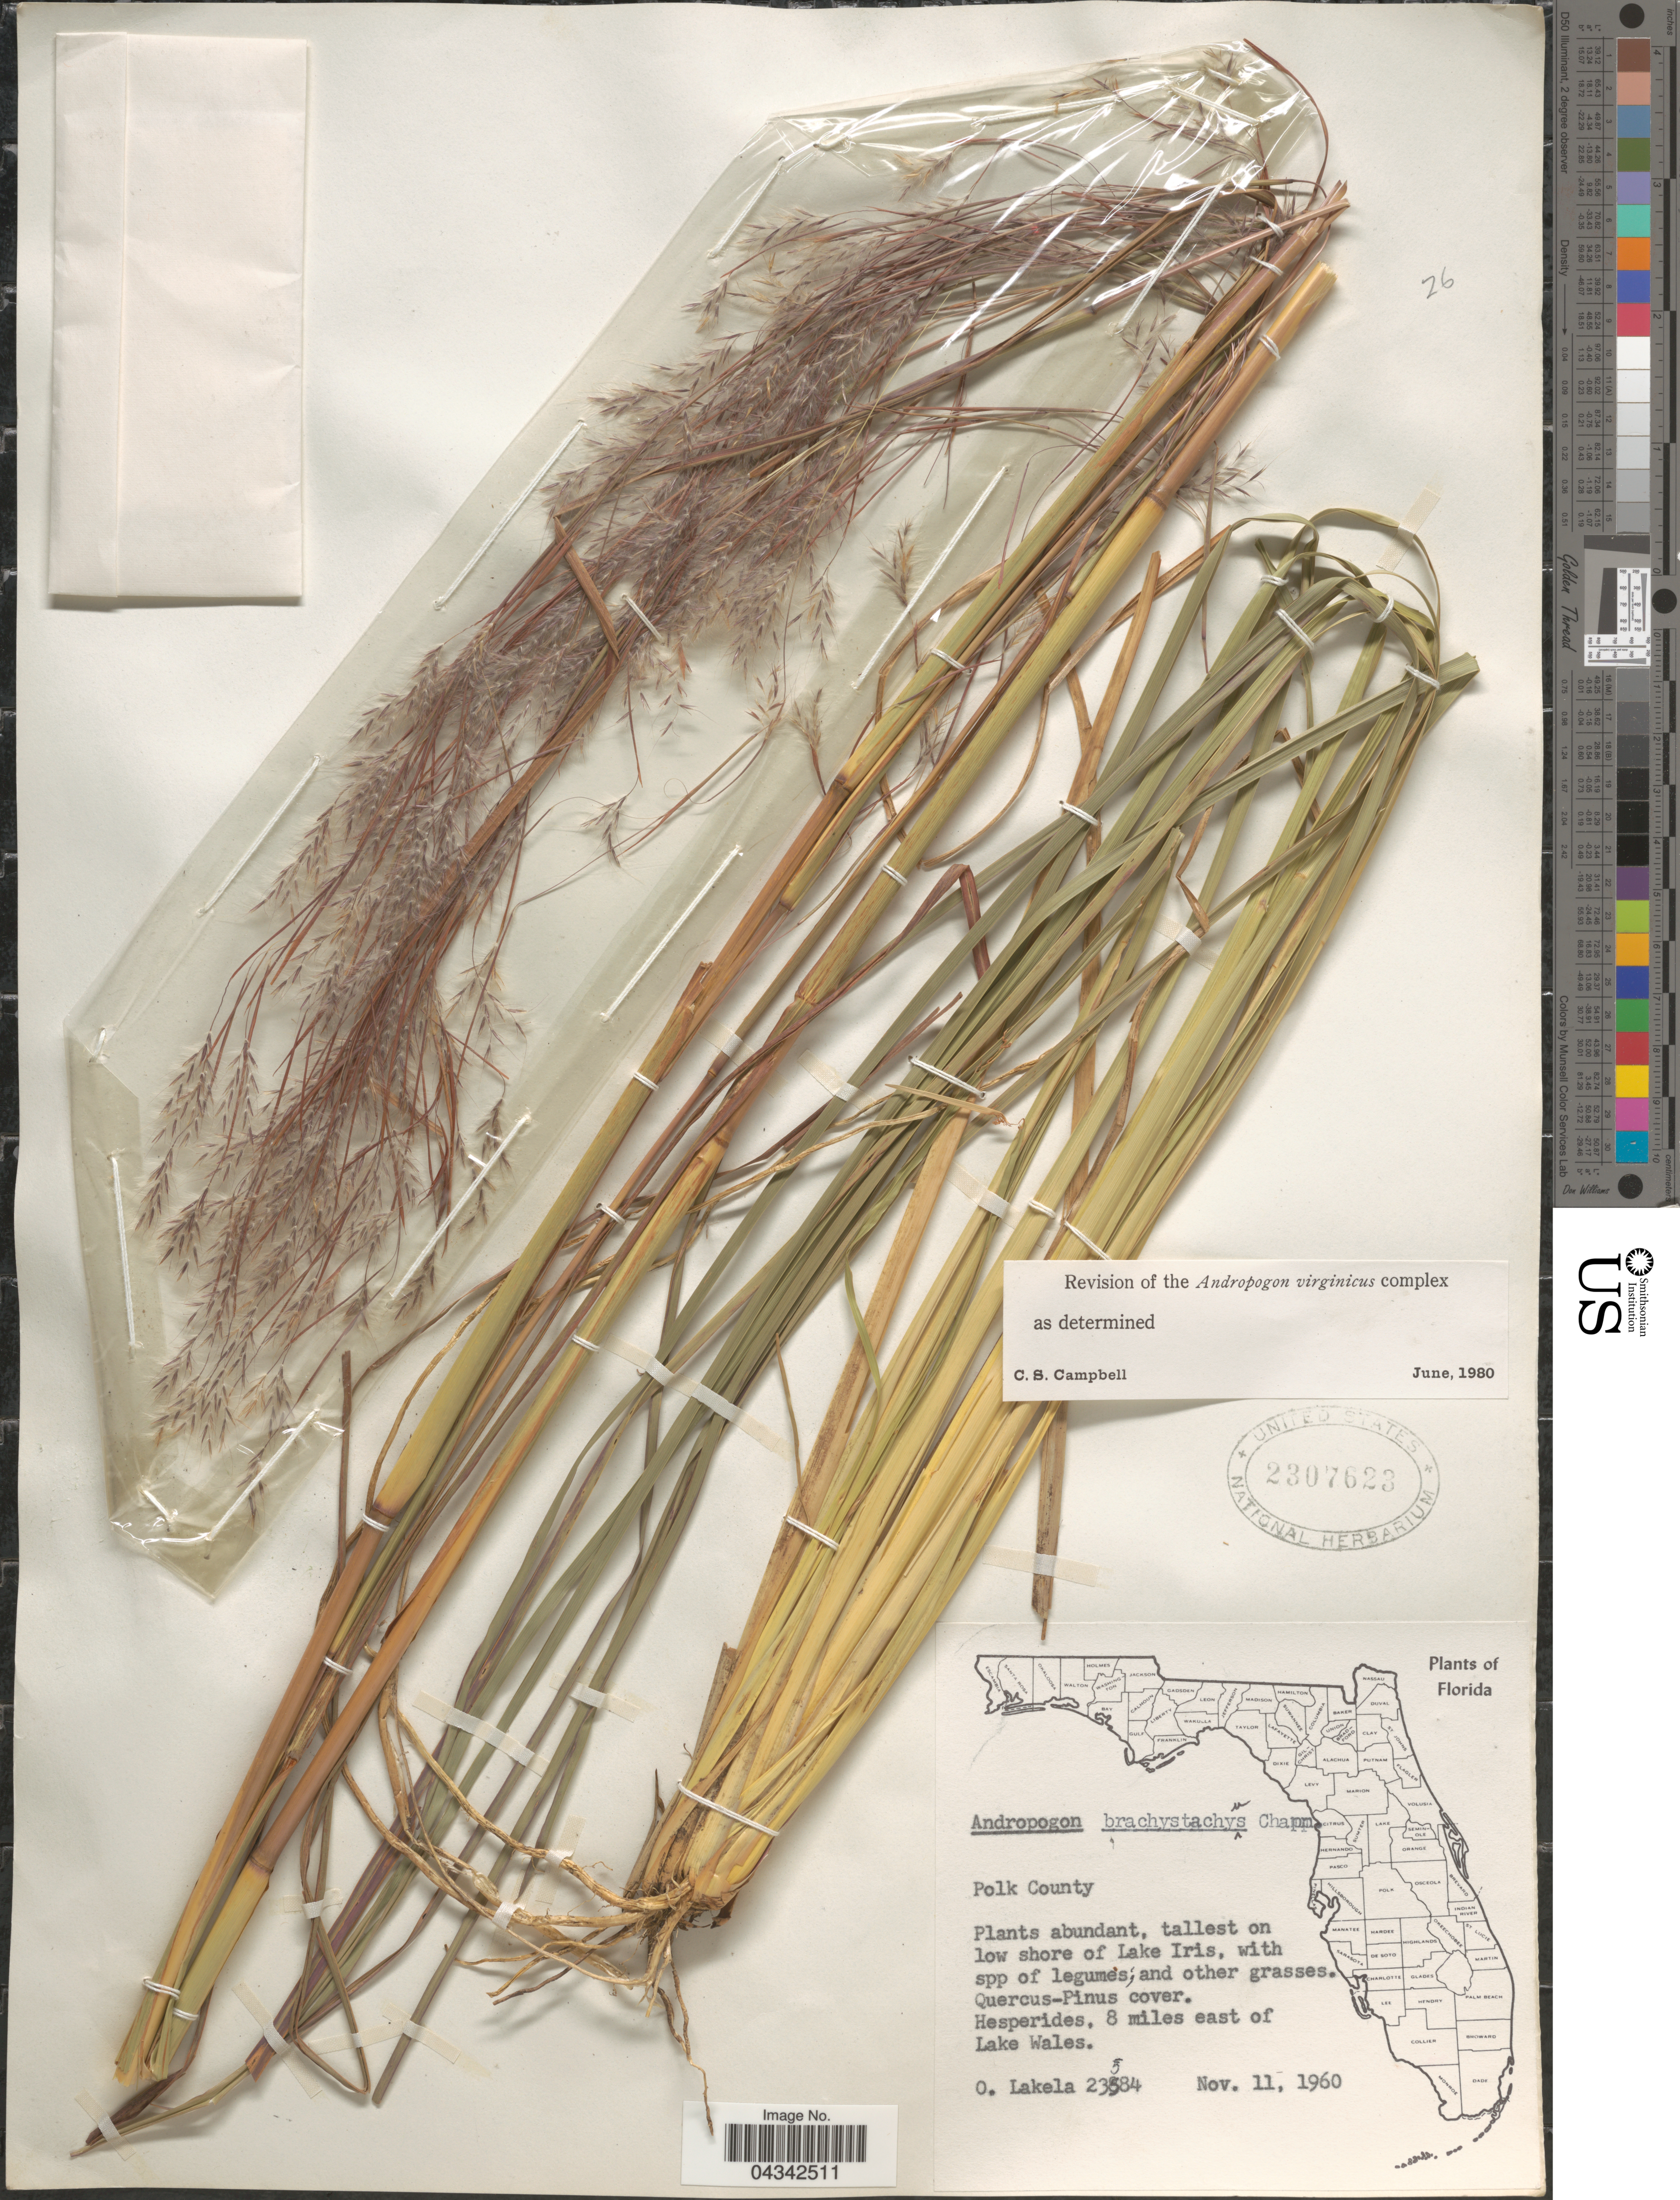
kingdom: Plantae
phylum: Tracheophyta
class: Liliopsida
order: Poales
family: Poaceae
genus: Andropogon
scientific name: Andropogon brachystachyus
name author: Chapm.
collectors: O. Lakela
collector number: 23584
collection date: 1960-11-11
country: United States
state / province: Florida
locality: Polk County. Hesperides, 8 miles east of Lake Wales.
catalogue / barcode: US 2307623